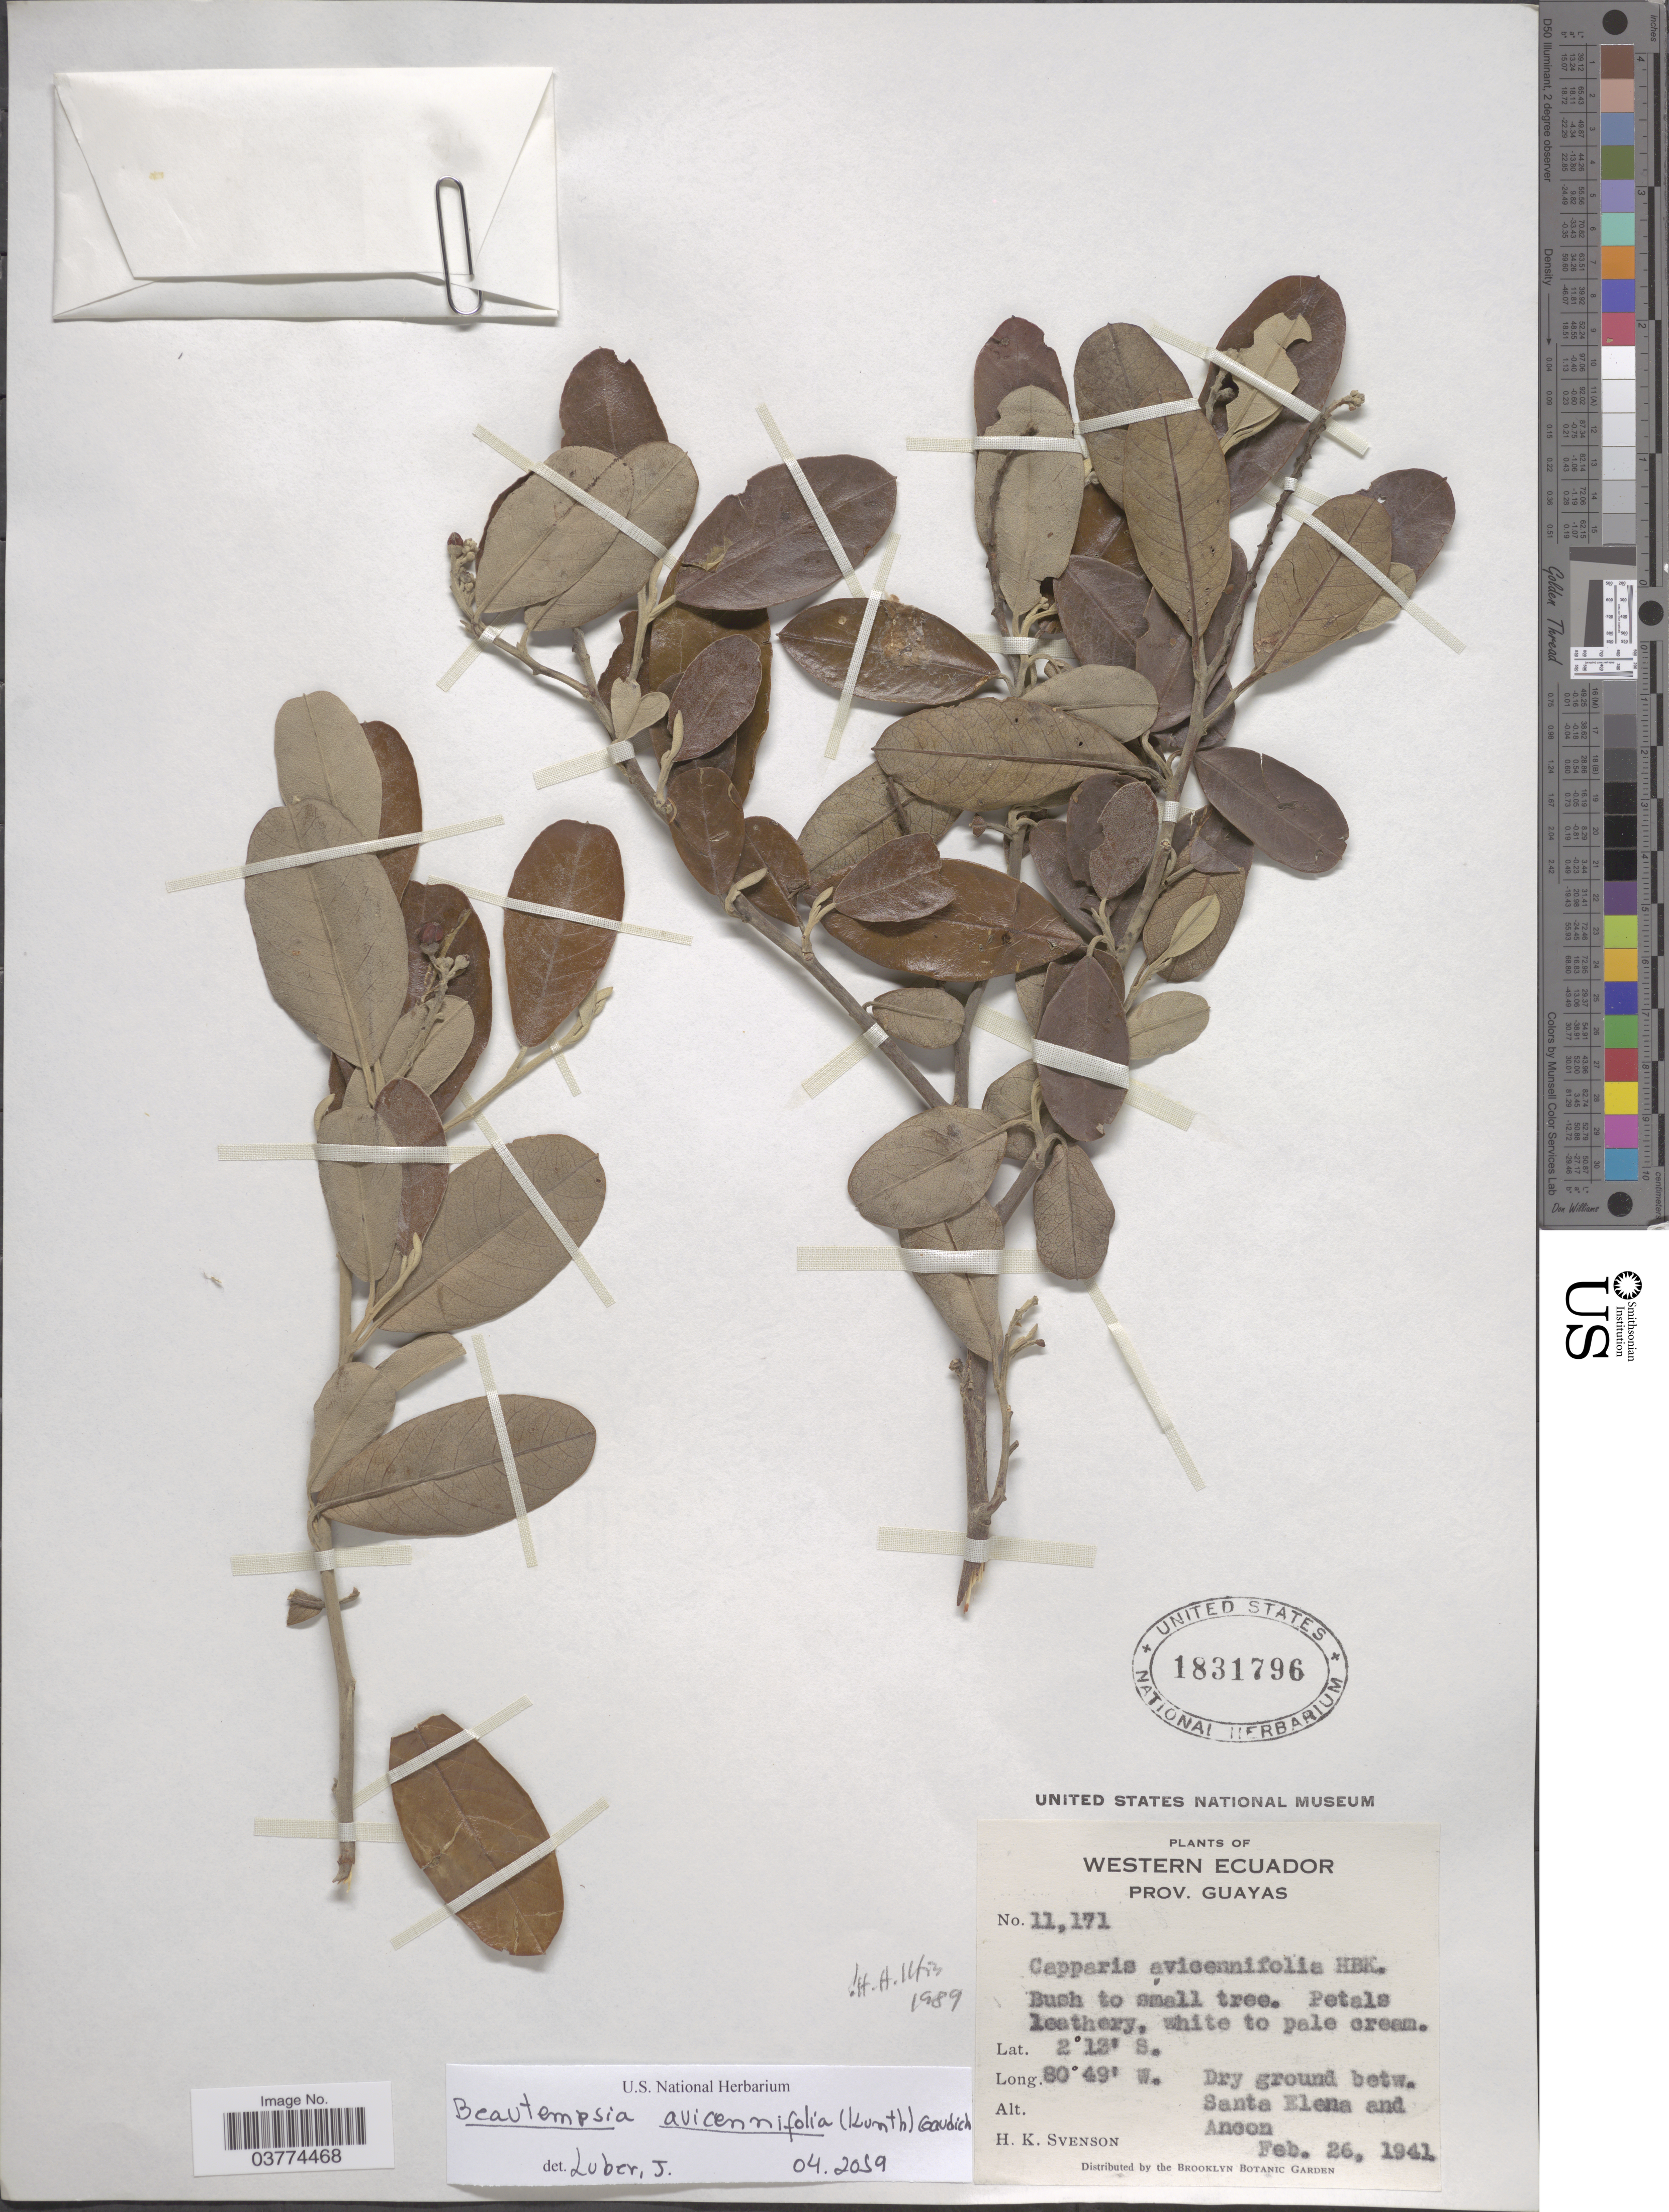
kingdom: Plantae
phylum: Tracheophyta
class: Magnoliopsida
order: Brassicales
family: Capparaceae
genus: Beautempsia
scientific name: Beautempsia avicenniifolia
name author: (Kunth) Gaudich.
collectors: H. K. Svenson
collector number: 11171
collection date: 1941-02-26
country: Ecuador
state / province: Guayas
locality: Western Ecuador. Dry ground betw. Santa Elena and Anoon.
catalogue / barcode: US 1831796